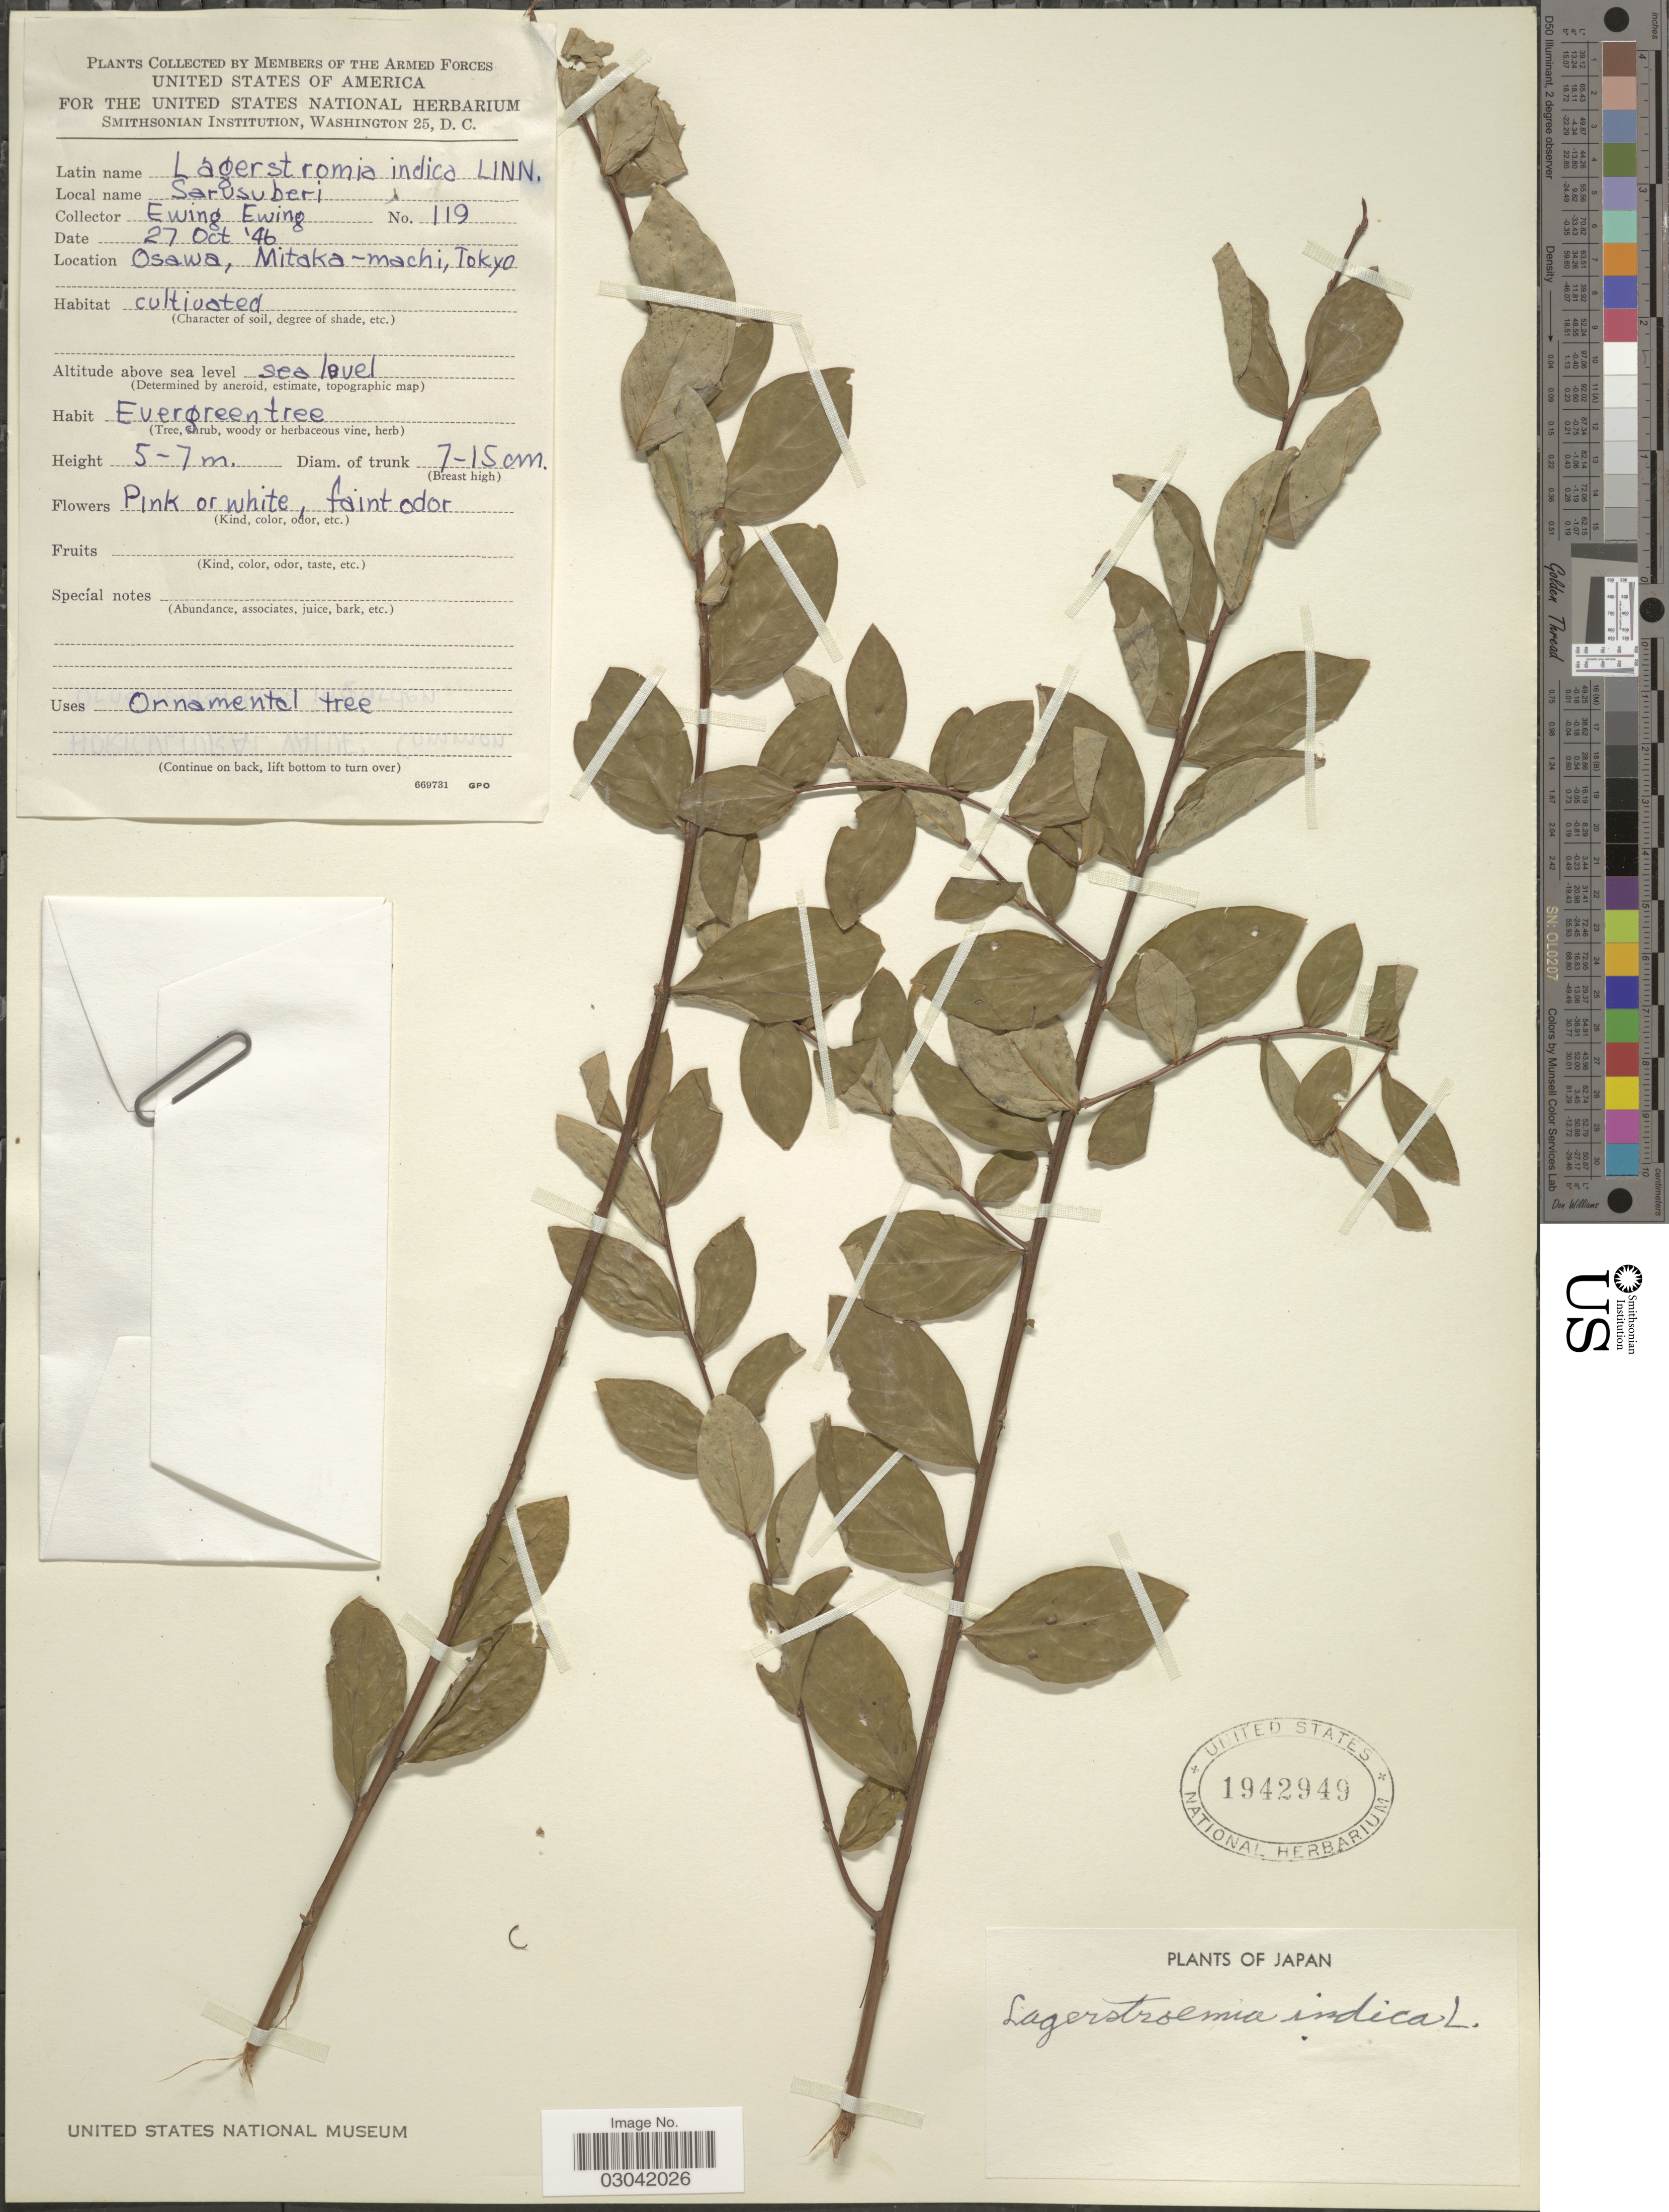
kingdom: Plantae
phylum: Tracheophyta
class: Magnoliopsida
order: Myrtales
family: Lythraceae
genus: Lagerstroemia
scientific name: Lagerstroemia indica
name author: L.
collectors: E. Ewing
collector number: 119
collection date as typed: Transcribed d/m/y: 27/10/46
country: Japan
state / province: Tokyo, Federal City of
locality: Osawa, Mitaka-machi, Tokyo.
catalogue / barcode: US 1942949